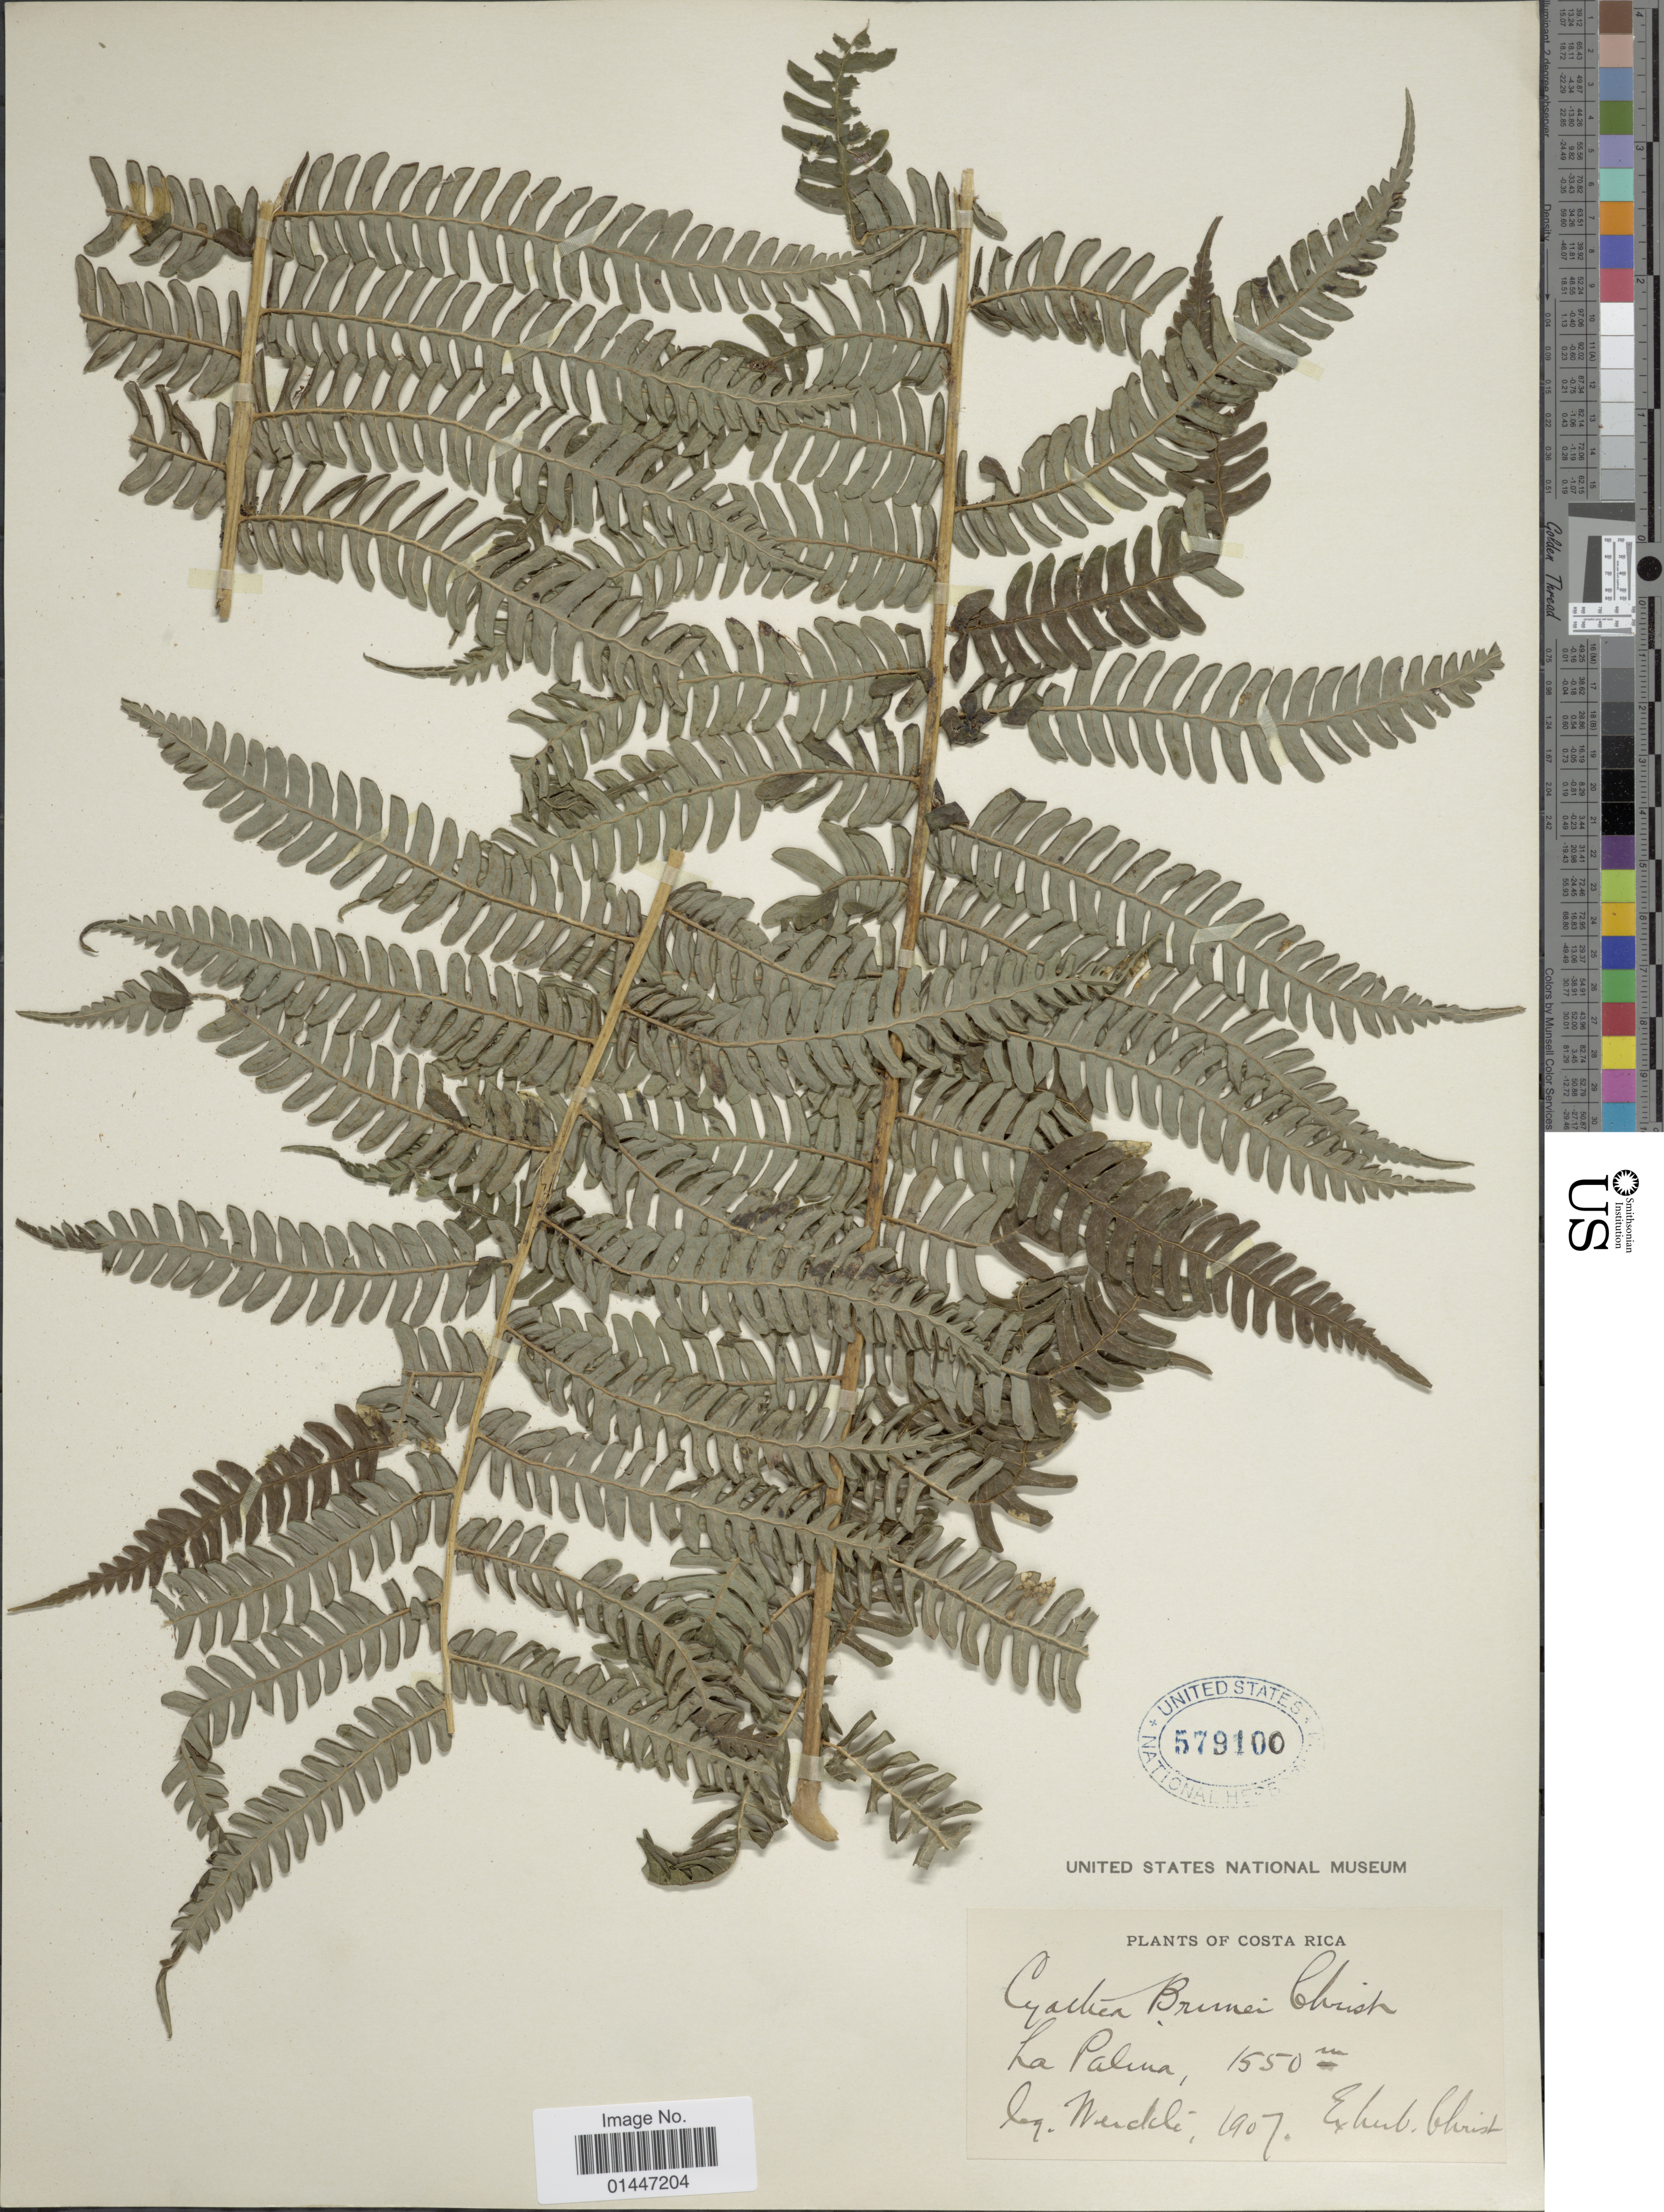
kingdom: Plantae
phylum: Tracheophyta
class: Polypodiopsida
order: Cyatheales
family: Cyatheaceae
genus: Sphaeropteris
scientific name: Sphaeropteris brunei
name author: (Christ) R.M. Tryon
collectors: C. C Wercklé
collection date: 1907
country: Costa Rica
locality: La Palma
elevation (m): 1550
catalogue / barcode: US 579100